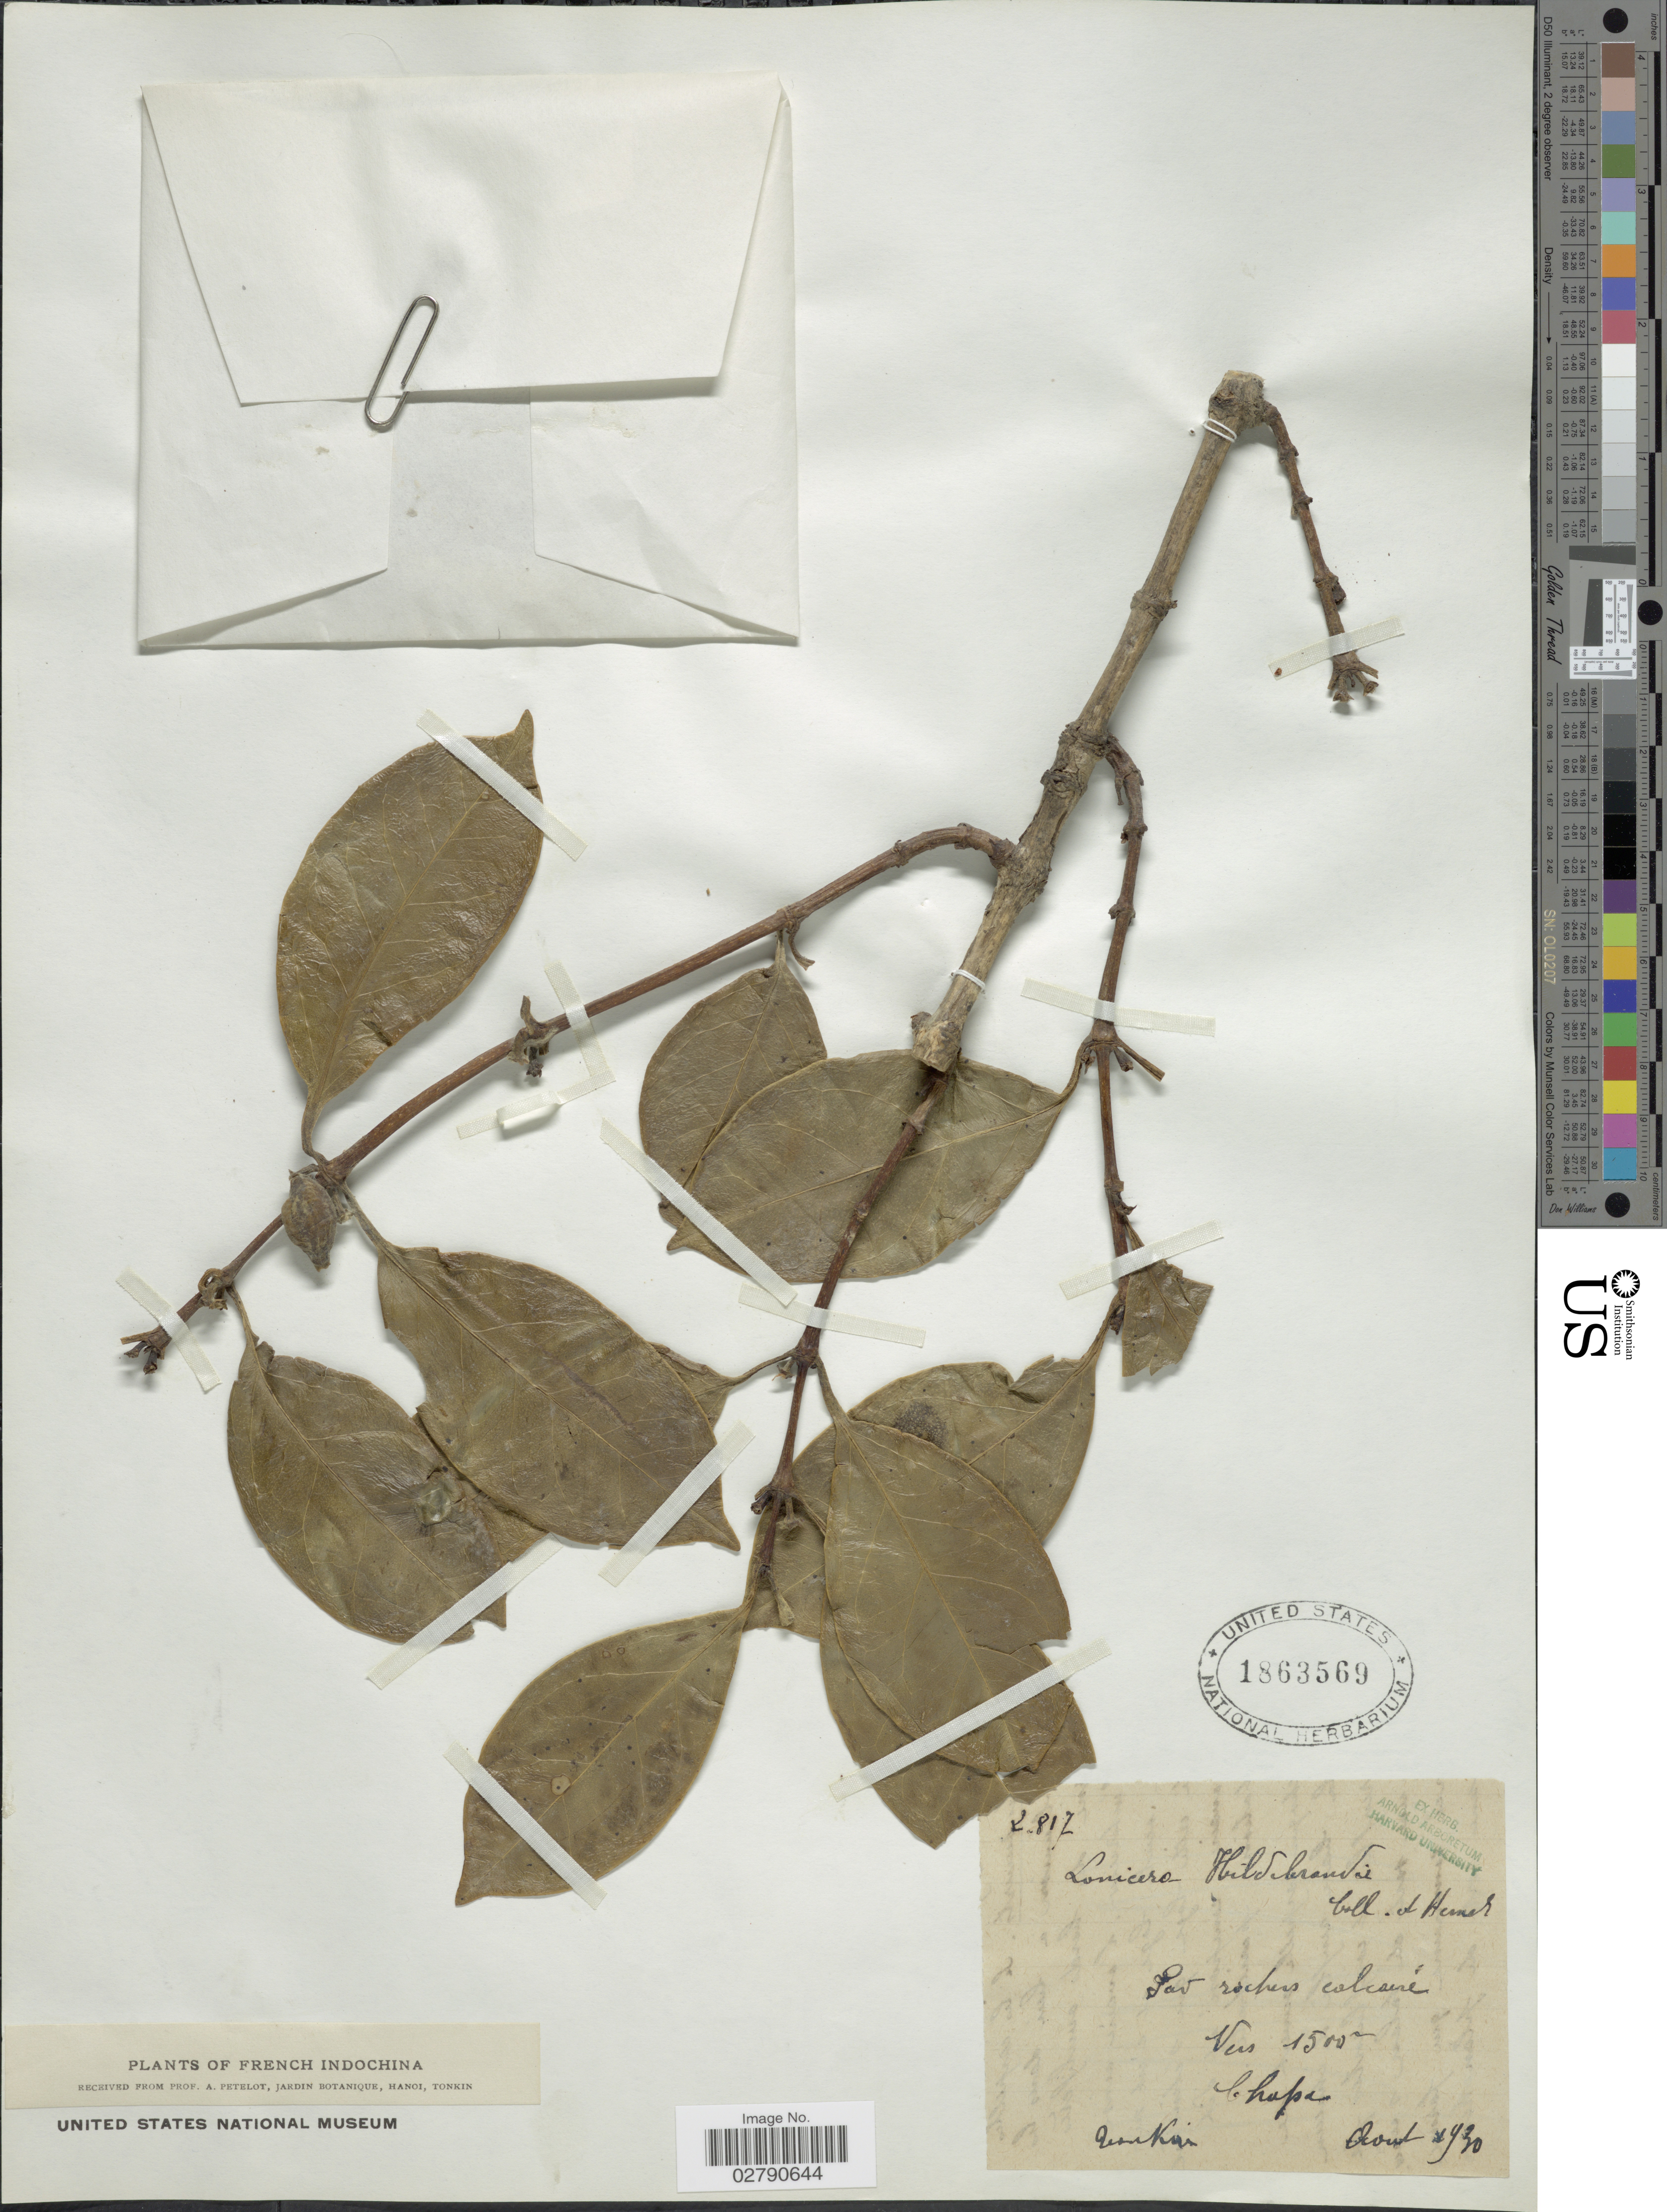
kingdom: Plantae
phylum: Tracheophyta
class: Magnoliopsida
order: Dipsacales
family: Caprifoliaceae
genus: Lonicera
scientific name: Lonicera hildebrandtiana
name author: Collett & Hemsl.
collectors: A. Petelot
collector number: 2817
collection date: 1930-08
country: Vietnam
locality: Tonkin. Chupe [interpreted]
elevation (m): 1500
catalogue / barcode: US 1863569